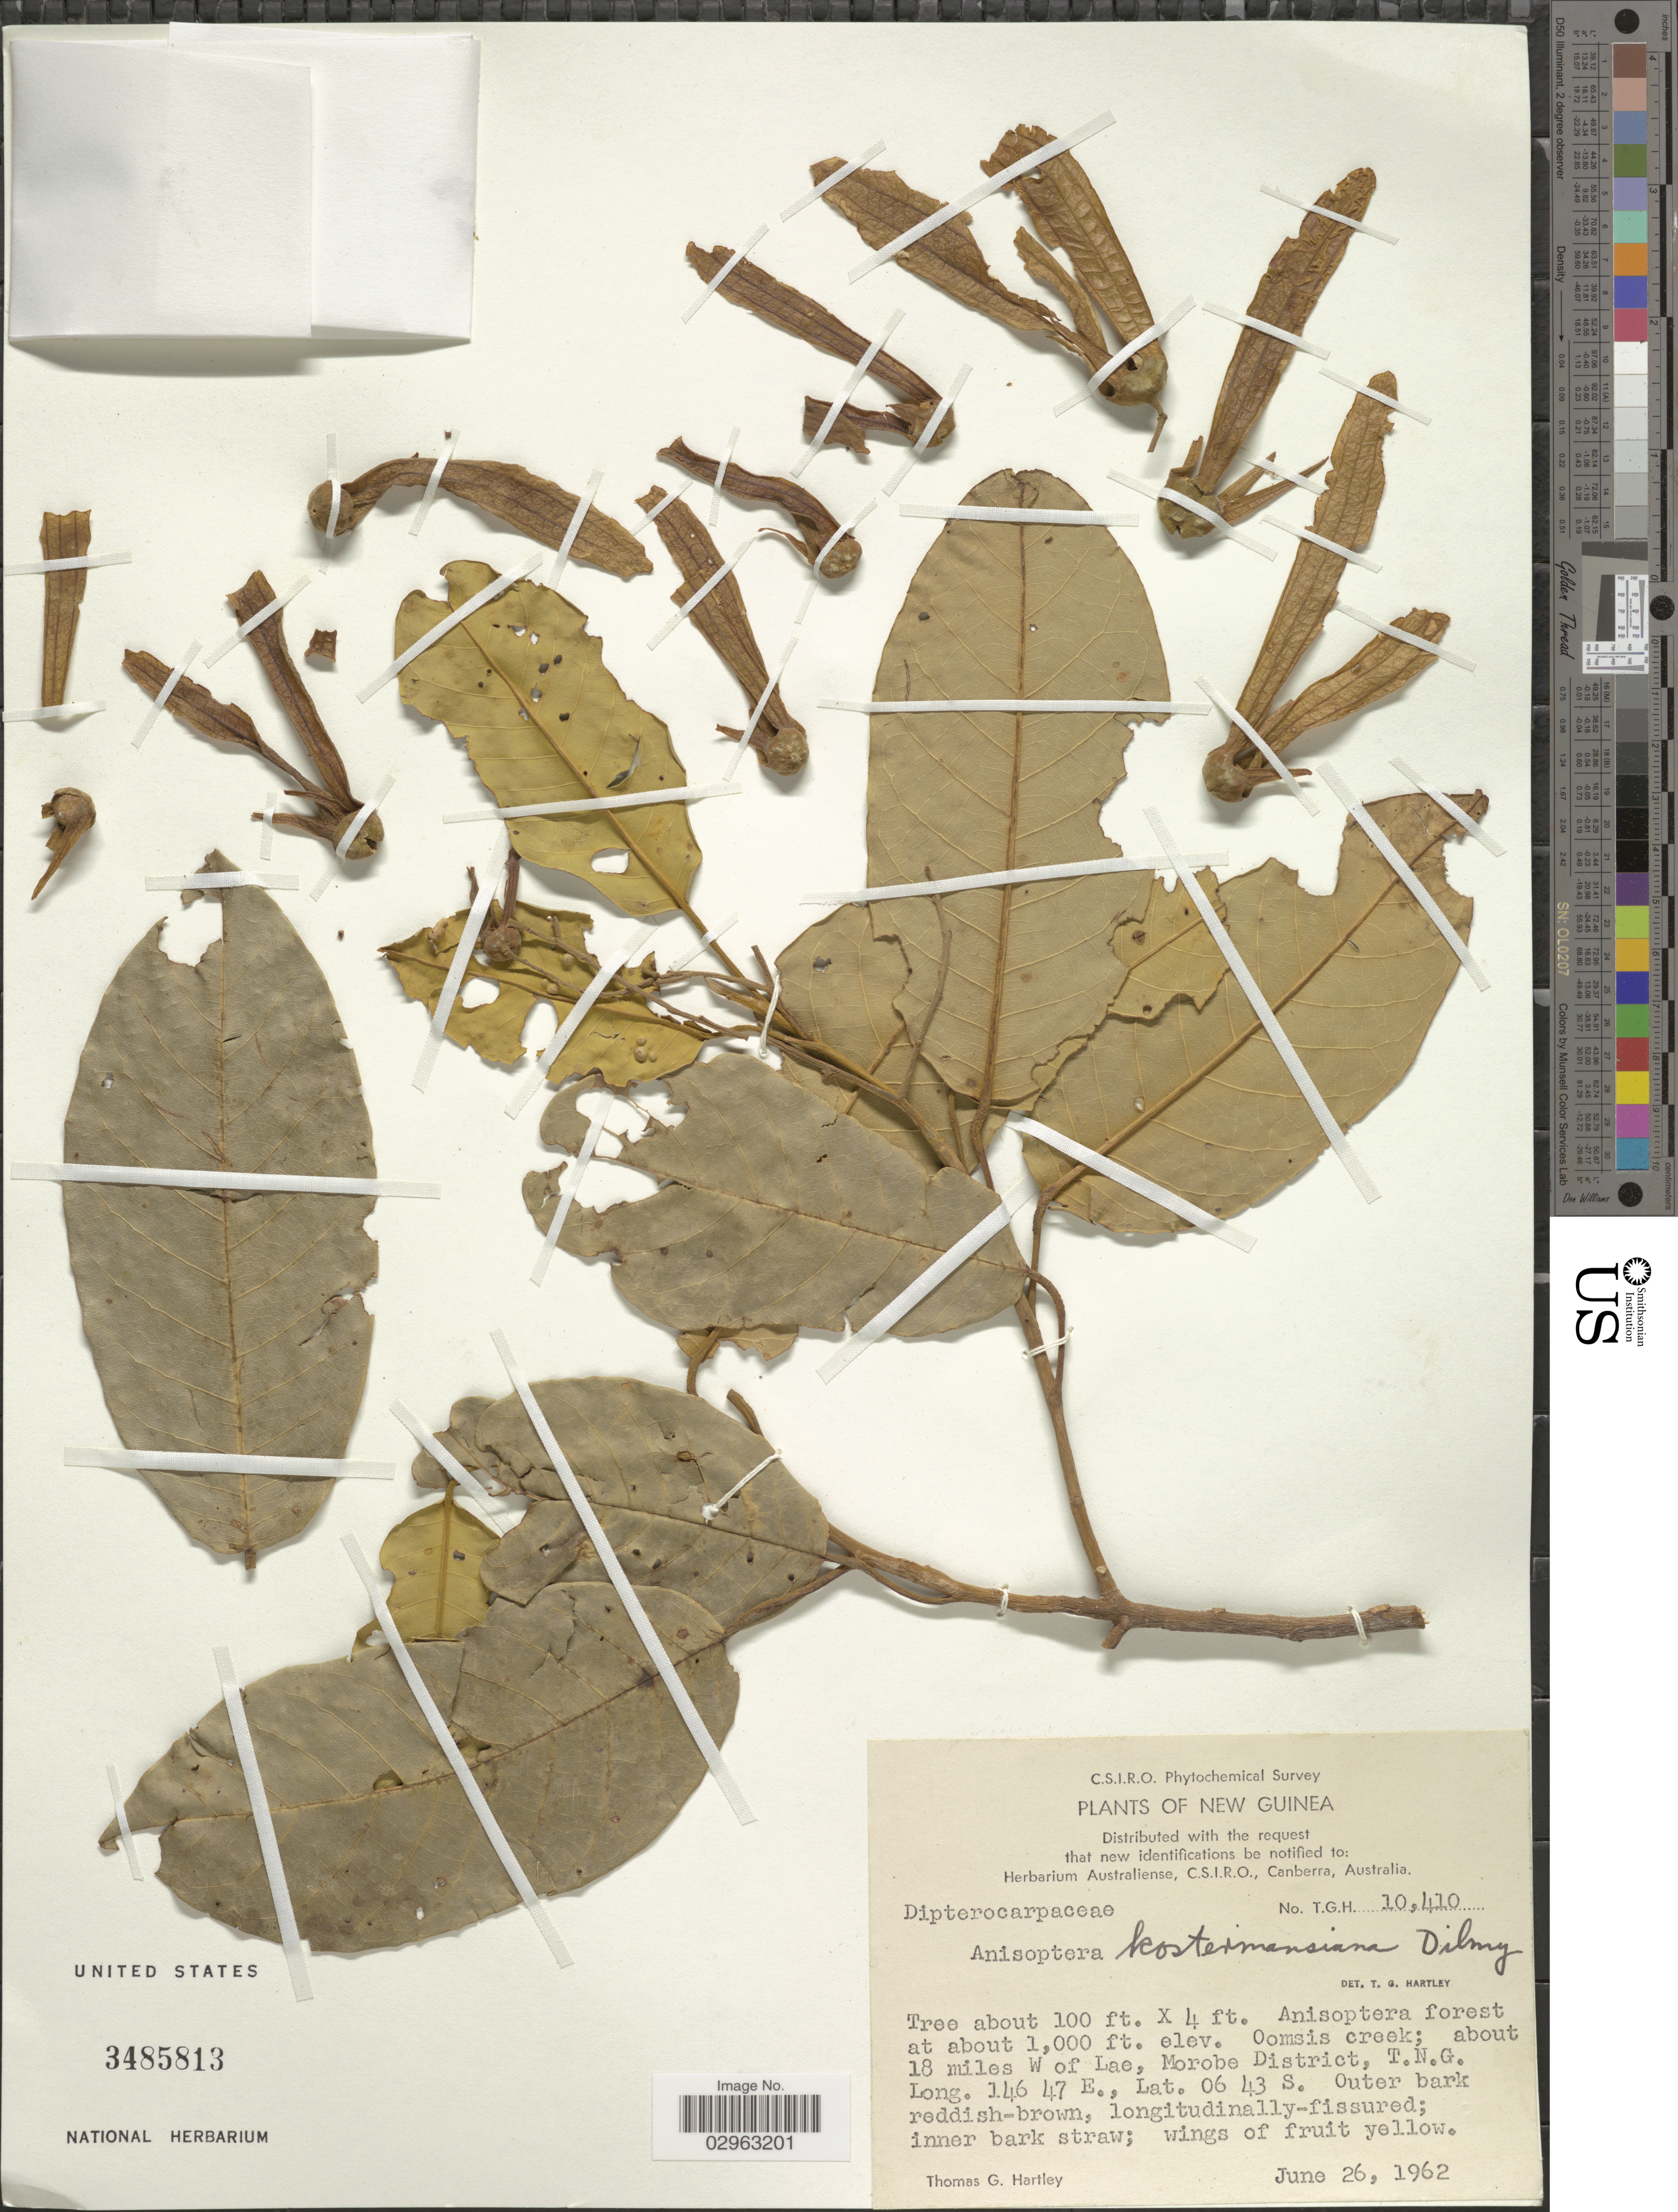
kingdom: Plantae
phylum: Tracheophyta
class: Magnoliopsida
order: Malvales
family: Dipterocarpaceae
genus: Anisoptera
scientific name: Anisoptera thurifera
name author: (Blanco) Blume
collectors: T. G. Hartley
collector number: TGH10410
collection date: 1962-06-26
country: Papua New Guinea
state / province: Morobe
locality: New Guinea, Oomsis creek; about 18 miles W of Lae, Morobe District, T.N.G.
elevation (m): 305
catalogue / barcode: US 3485813